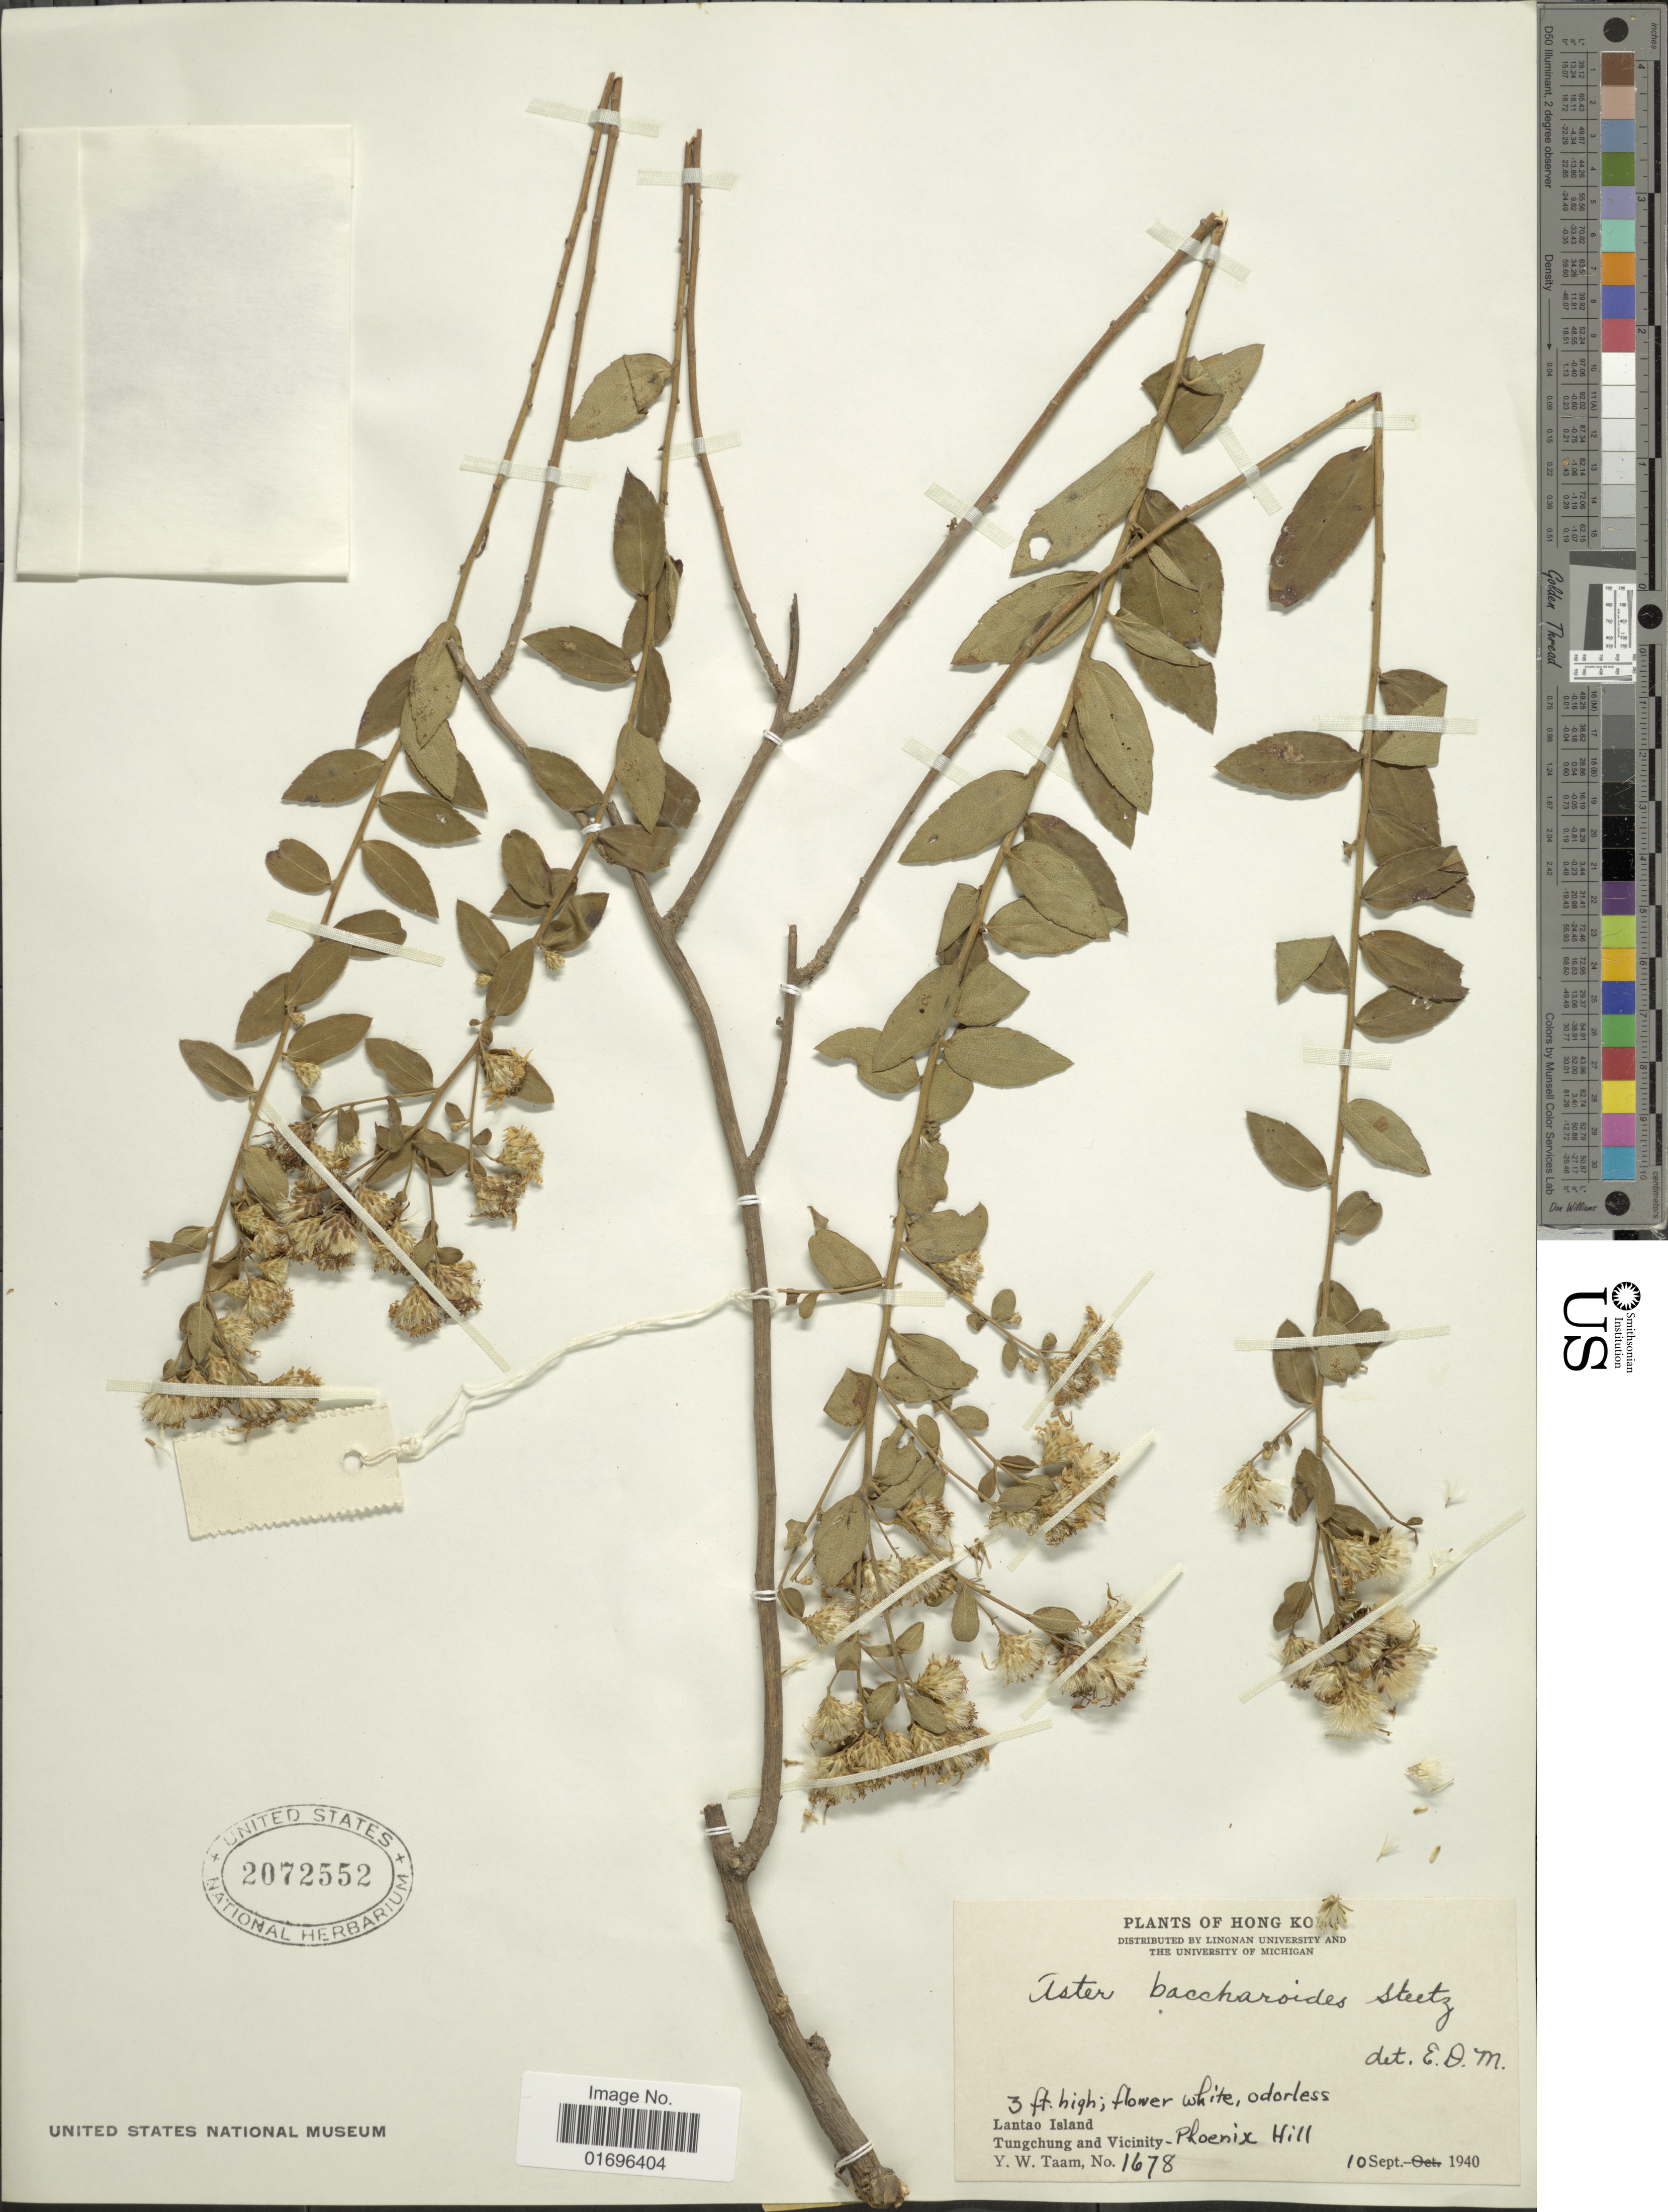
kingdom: Plantae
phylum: Tracheophyta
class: Magnoliopsida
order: Asterales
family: Asteraceae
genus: Aster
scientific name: Aster baccharoides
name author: (Benth.) Steetz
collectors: Y. W. Taam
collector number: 1678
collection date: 1940-09-10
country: China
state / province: Hong Kong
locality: Lantao Island. Tungchung and Vicinity - Phoenix Hill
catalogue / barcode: US 2072552